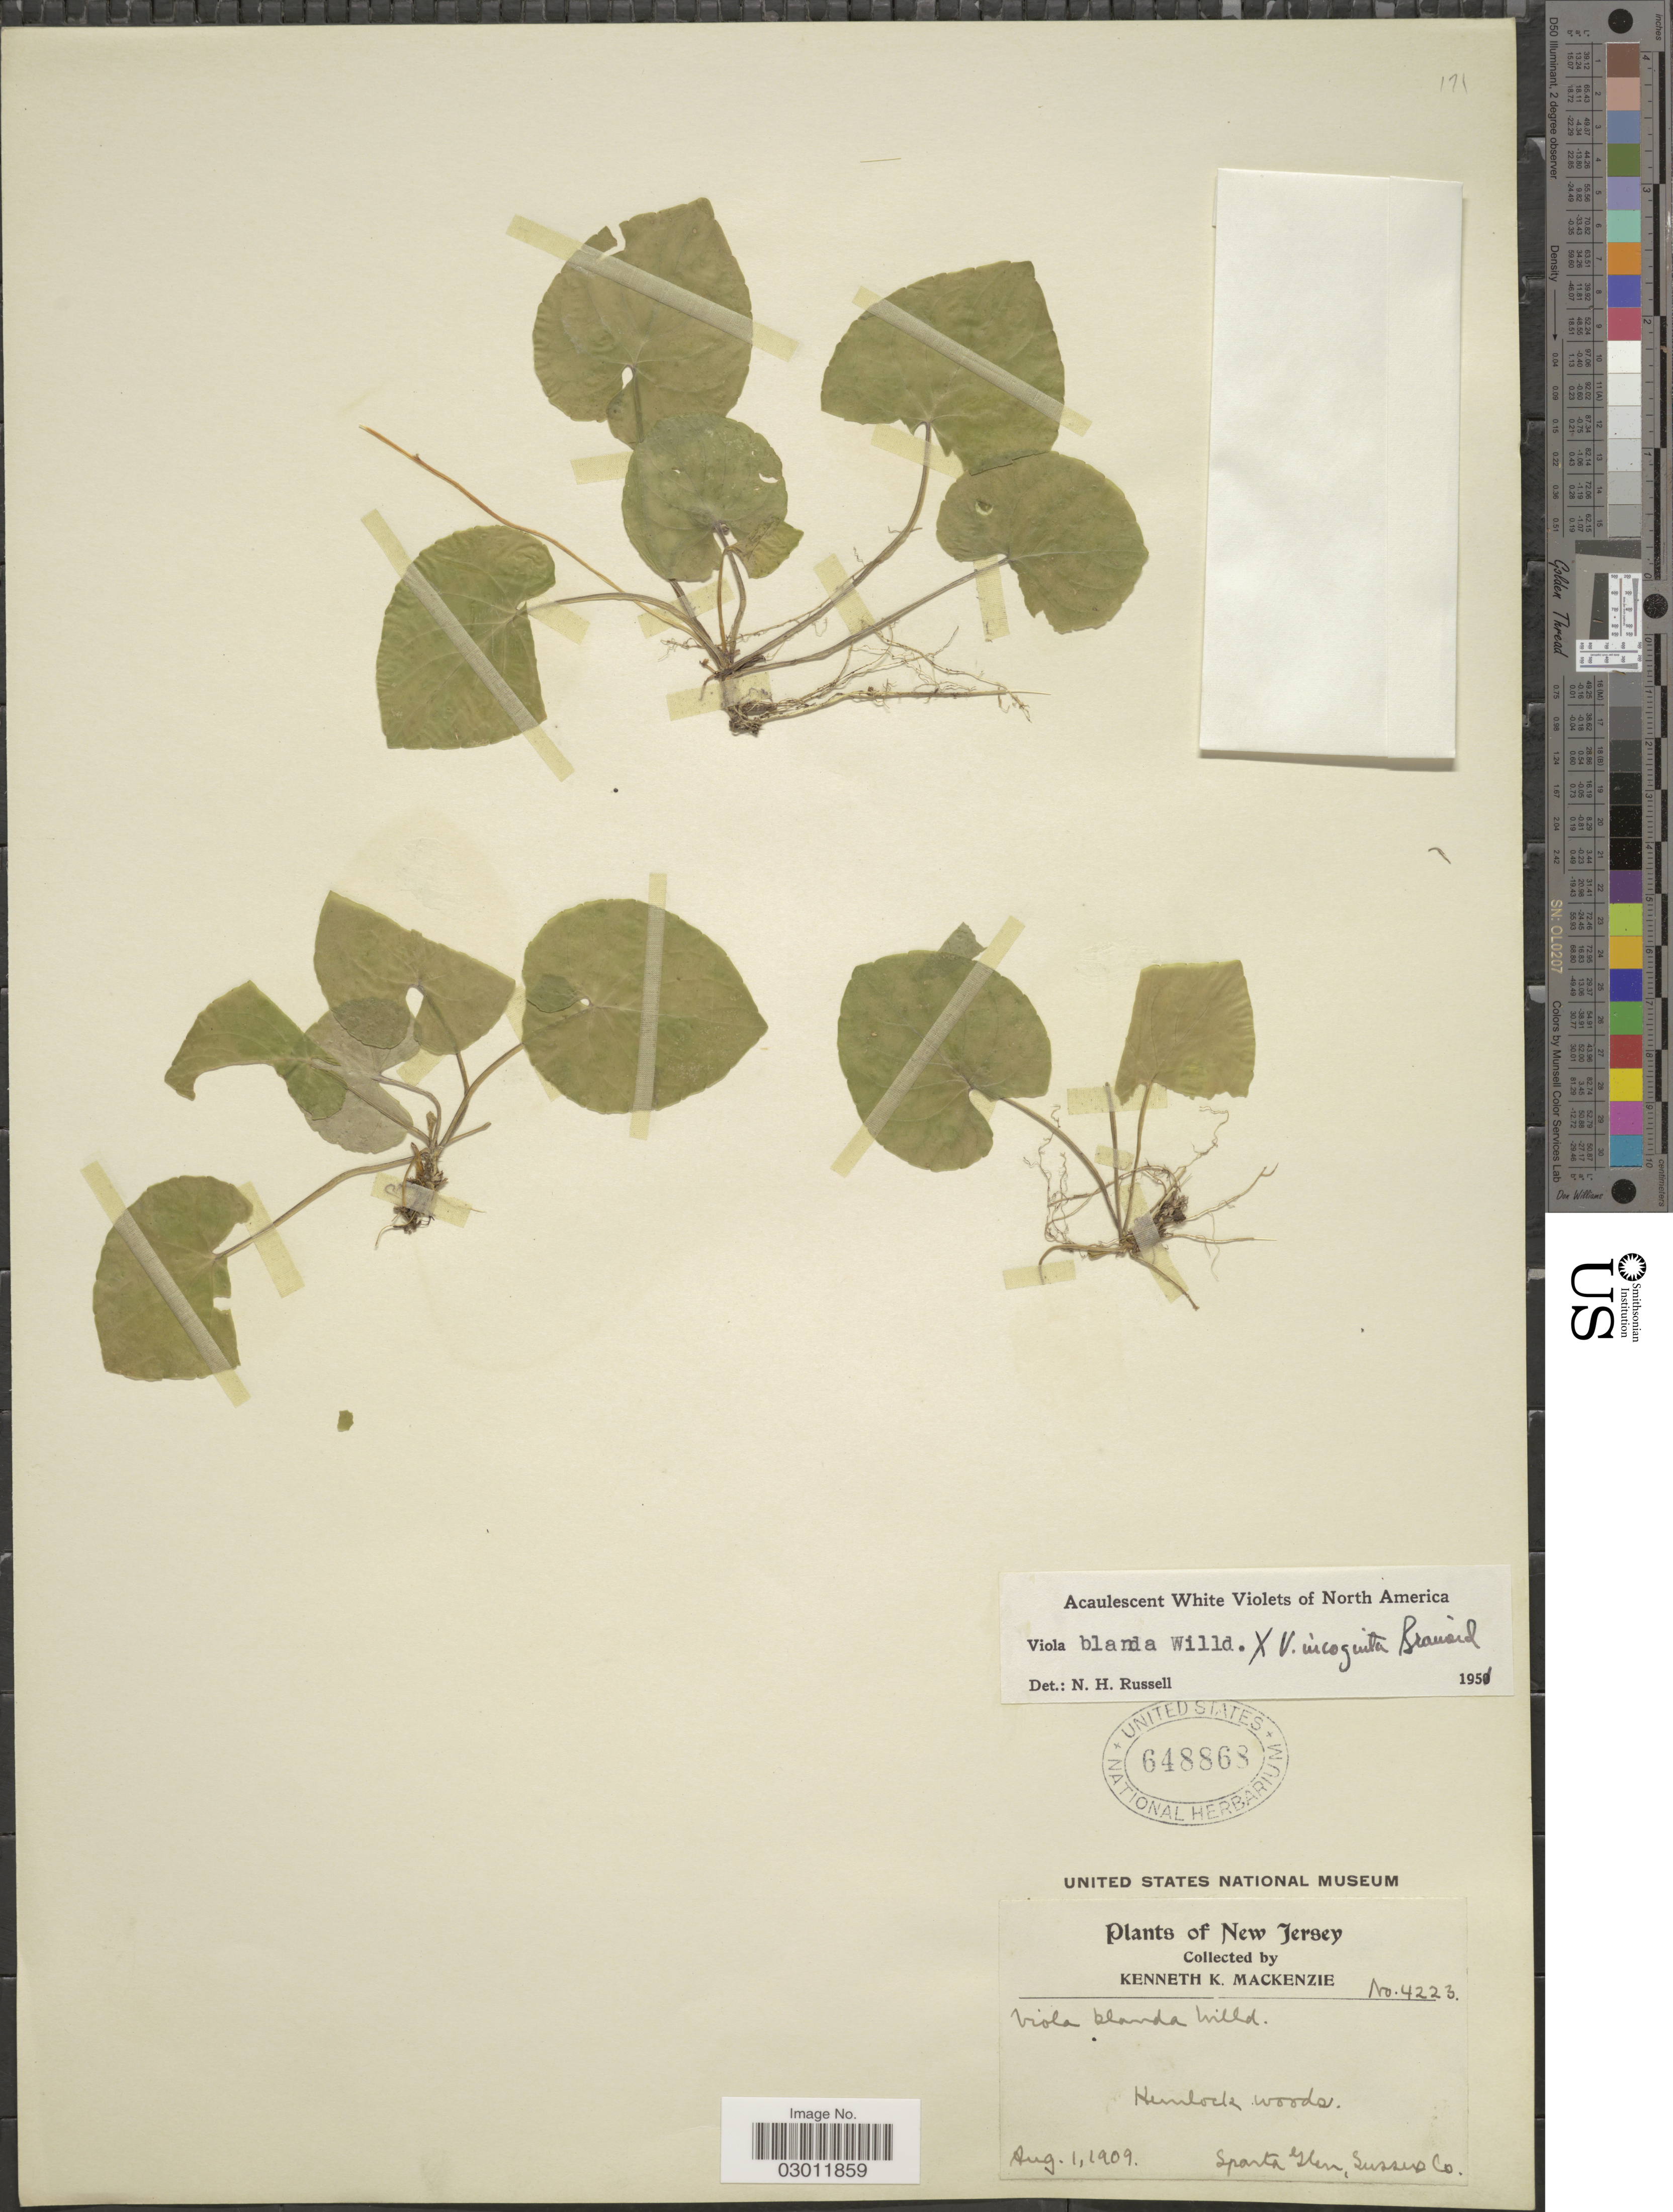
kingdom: Plantae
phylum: Tracheophyta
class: Magnoliopsida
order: Malpighiales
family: Violaceae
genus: Viola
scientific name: Viola blanda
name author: Willd.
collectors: K. K. Mackenzie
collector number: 4223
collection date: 1909-08-01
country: United States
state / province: New Jersey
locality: Sparta Glen, Sussex Co.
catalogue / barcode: US 648868